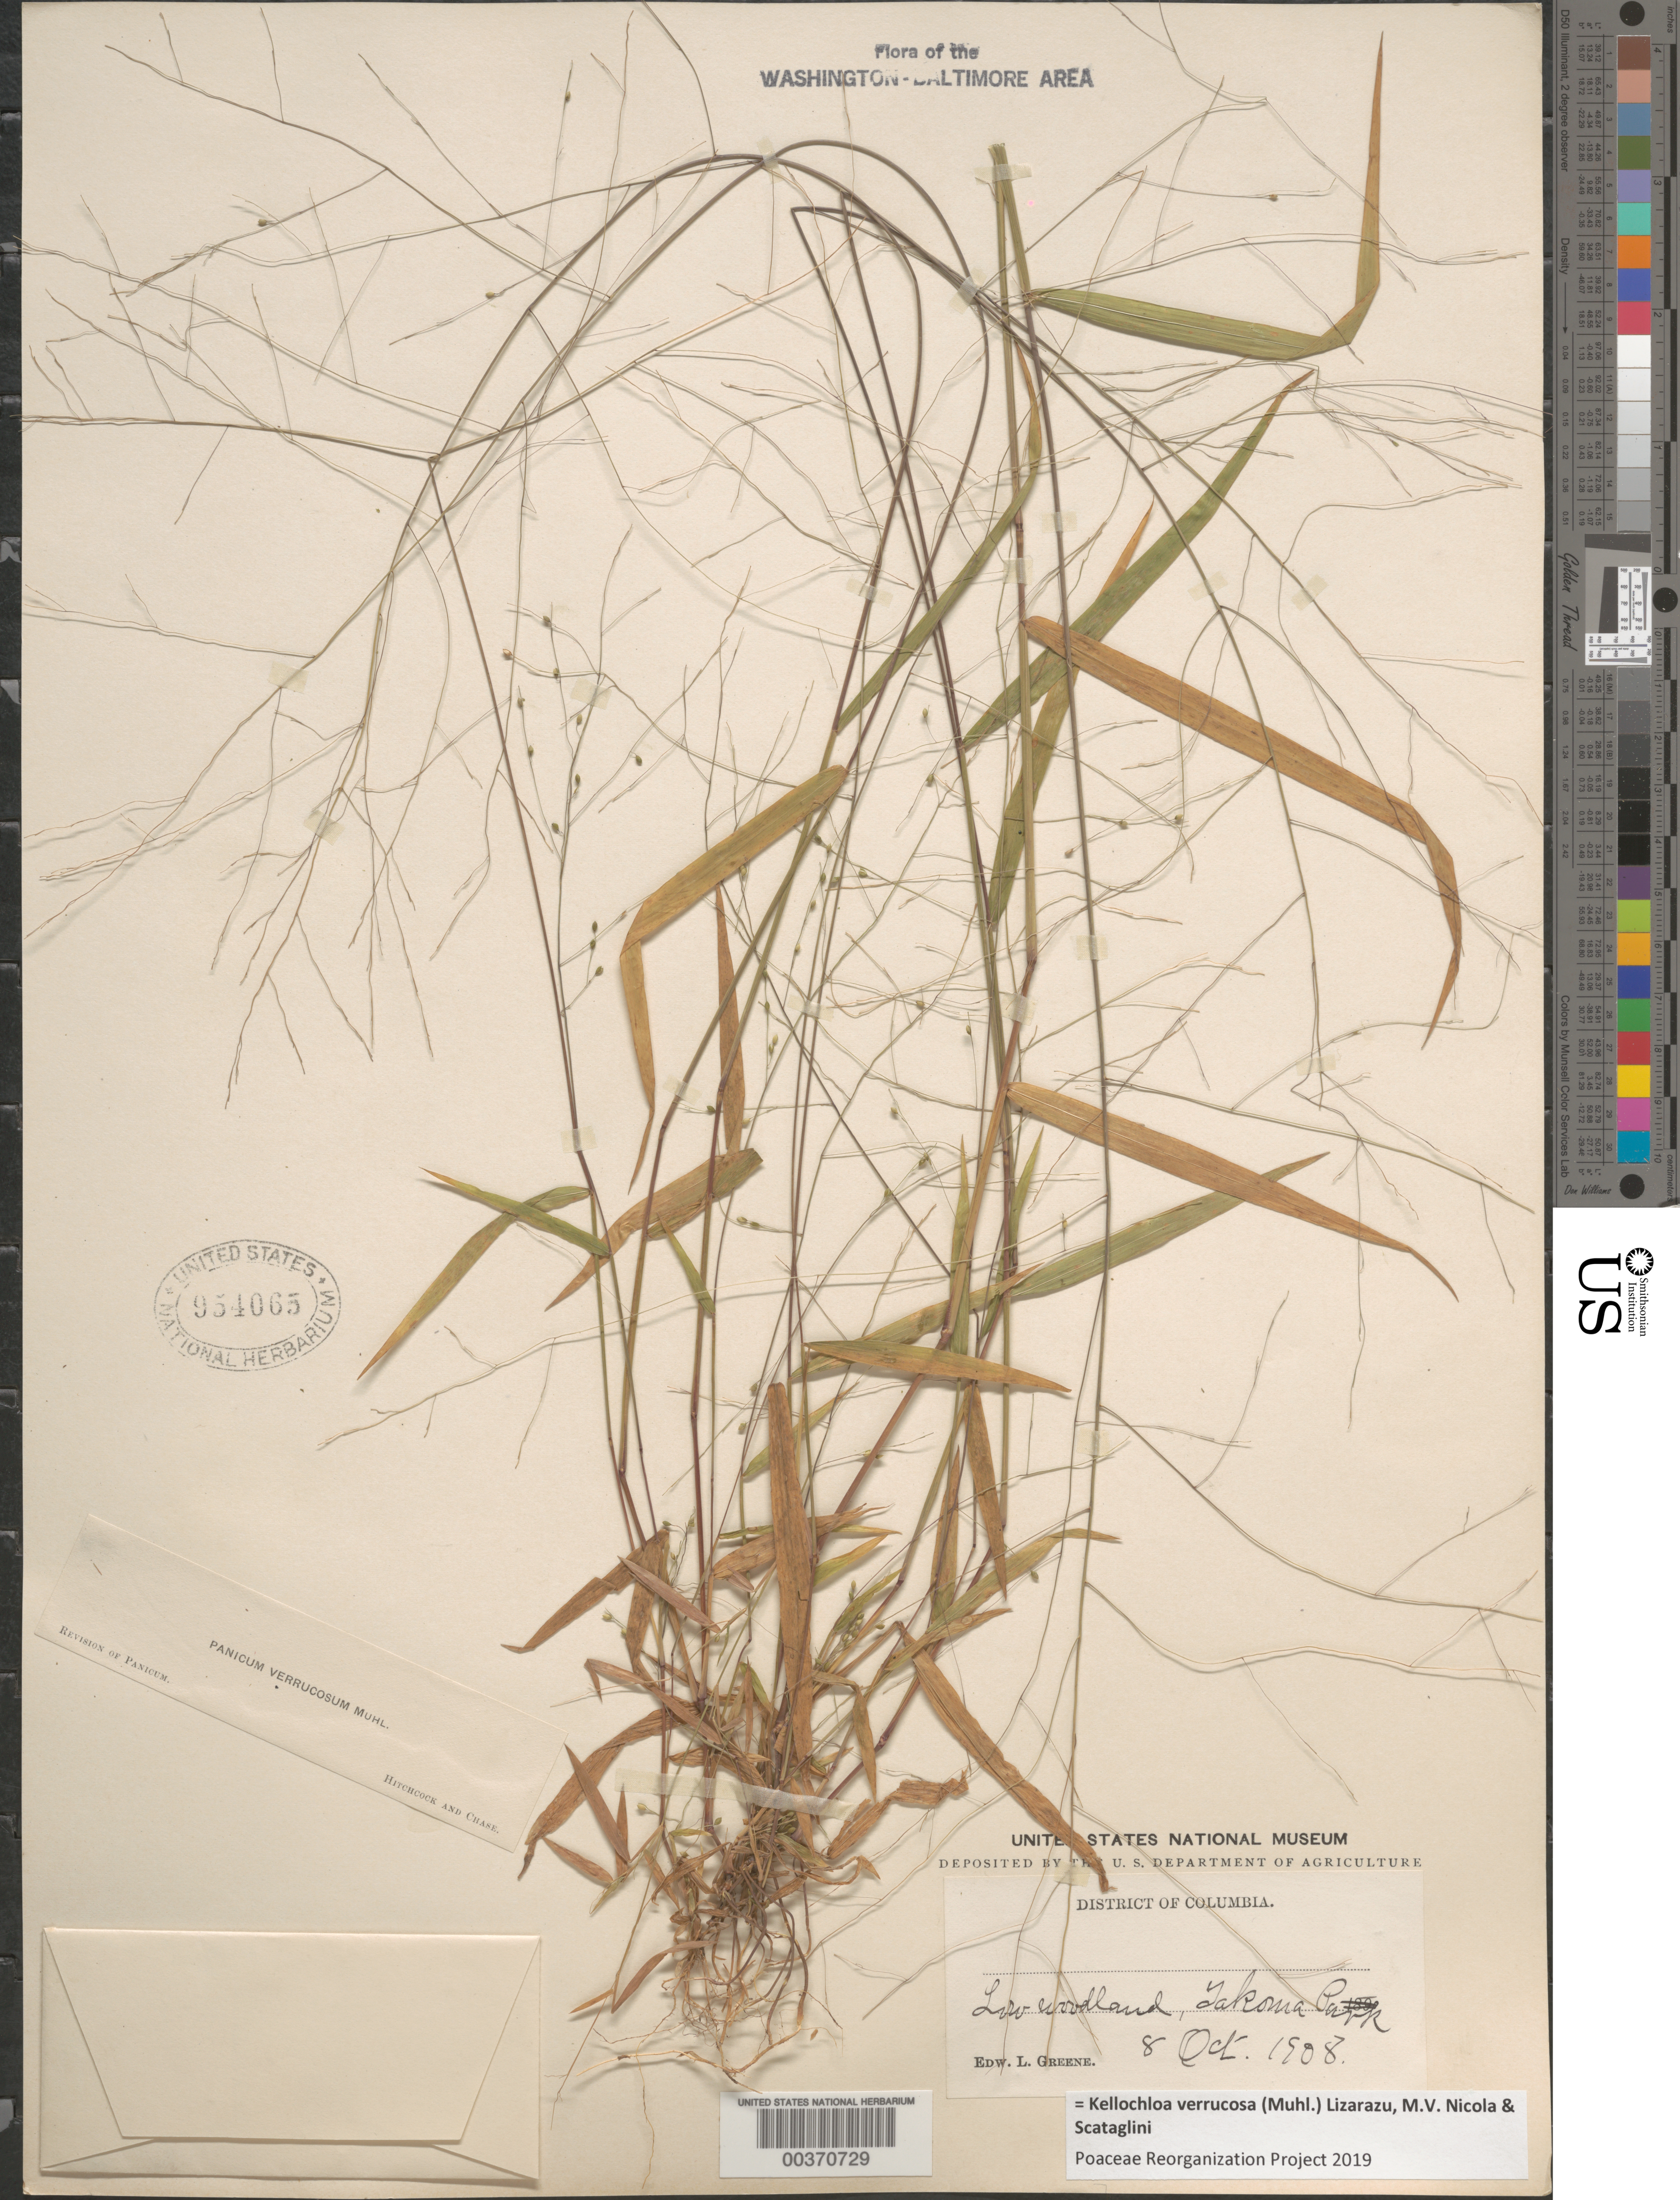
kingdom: Plantae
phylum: Tracheophyta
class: Liliopsida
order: Poales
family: Poaceae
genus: Panicum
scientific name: Panicum verrucosum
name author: Muhl.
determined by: Hitchcock, A. S.; Chase, [M.] A.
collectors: E. L. Greene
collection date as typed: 08 Oct 1908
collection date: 1908-10-08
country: United States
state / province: District of Columbia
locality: Takoma Park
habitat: Low woodland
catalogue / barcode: US 954065